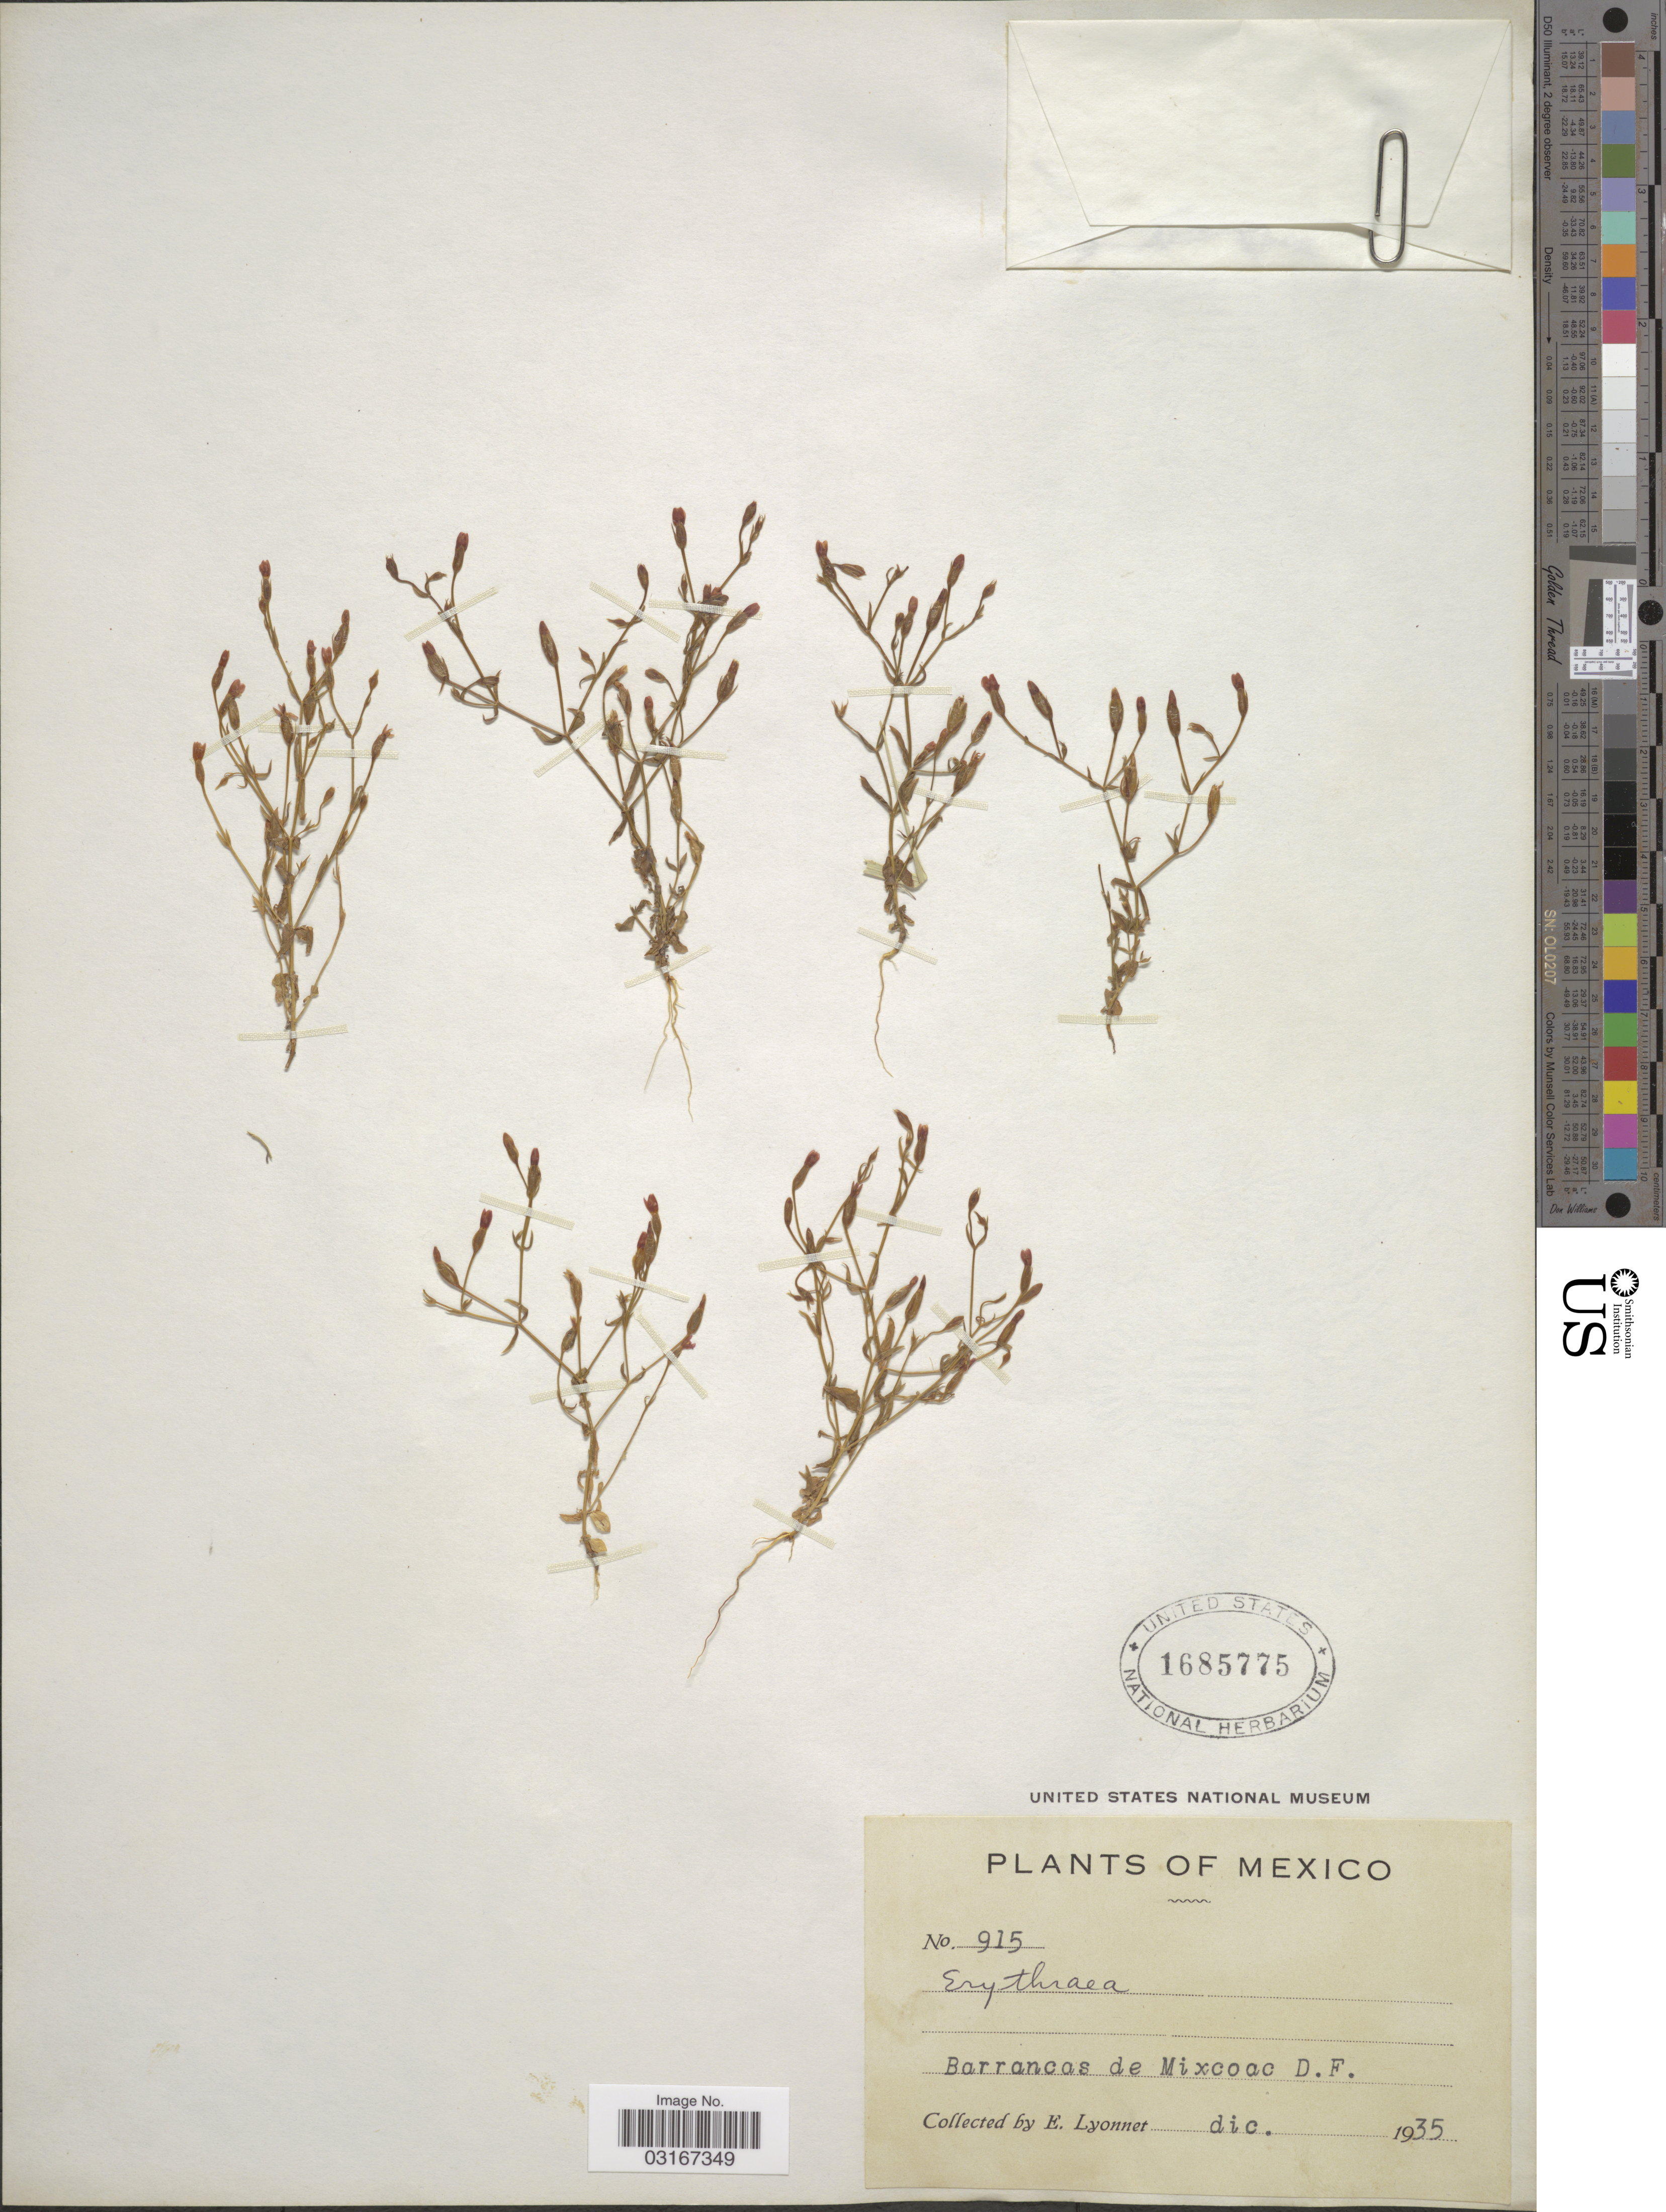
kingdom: Plantae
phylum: Tracheophyta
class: Magnoliopsida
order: Gentianales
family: Gentianaceae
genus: Centaurium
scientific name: Centaurium sp.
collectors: E. Lyonnet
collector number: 915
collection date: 1935-12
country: Mexico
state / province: Distrito Federal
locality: Barrancas de Mixcoac D.F.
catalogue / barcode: US 1685775